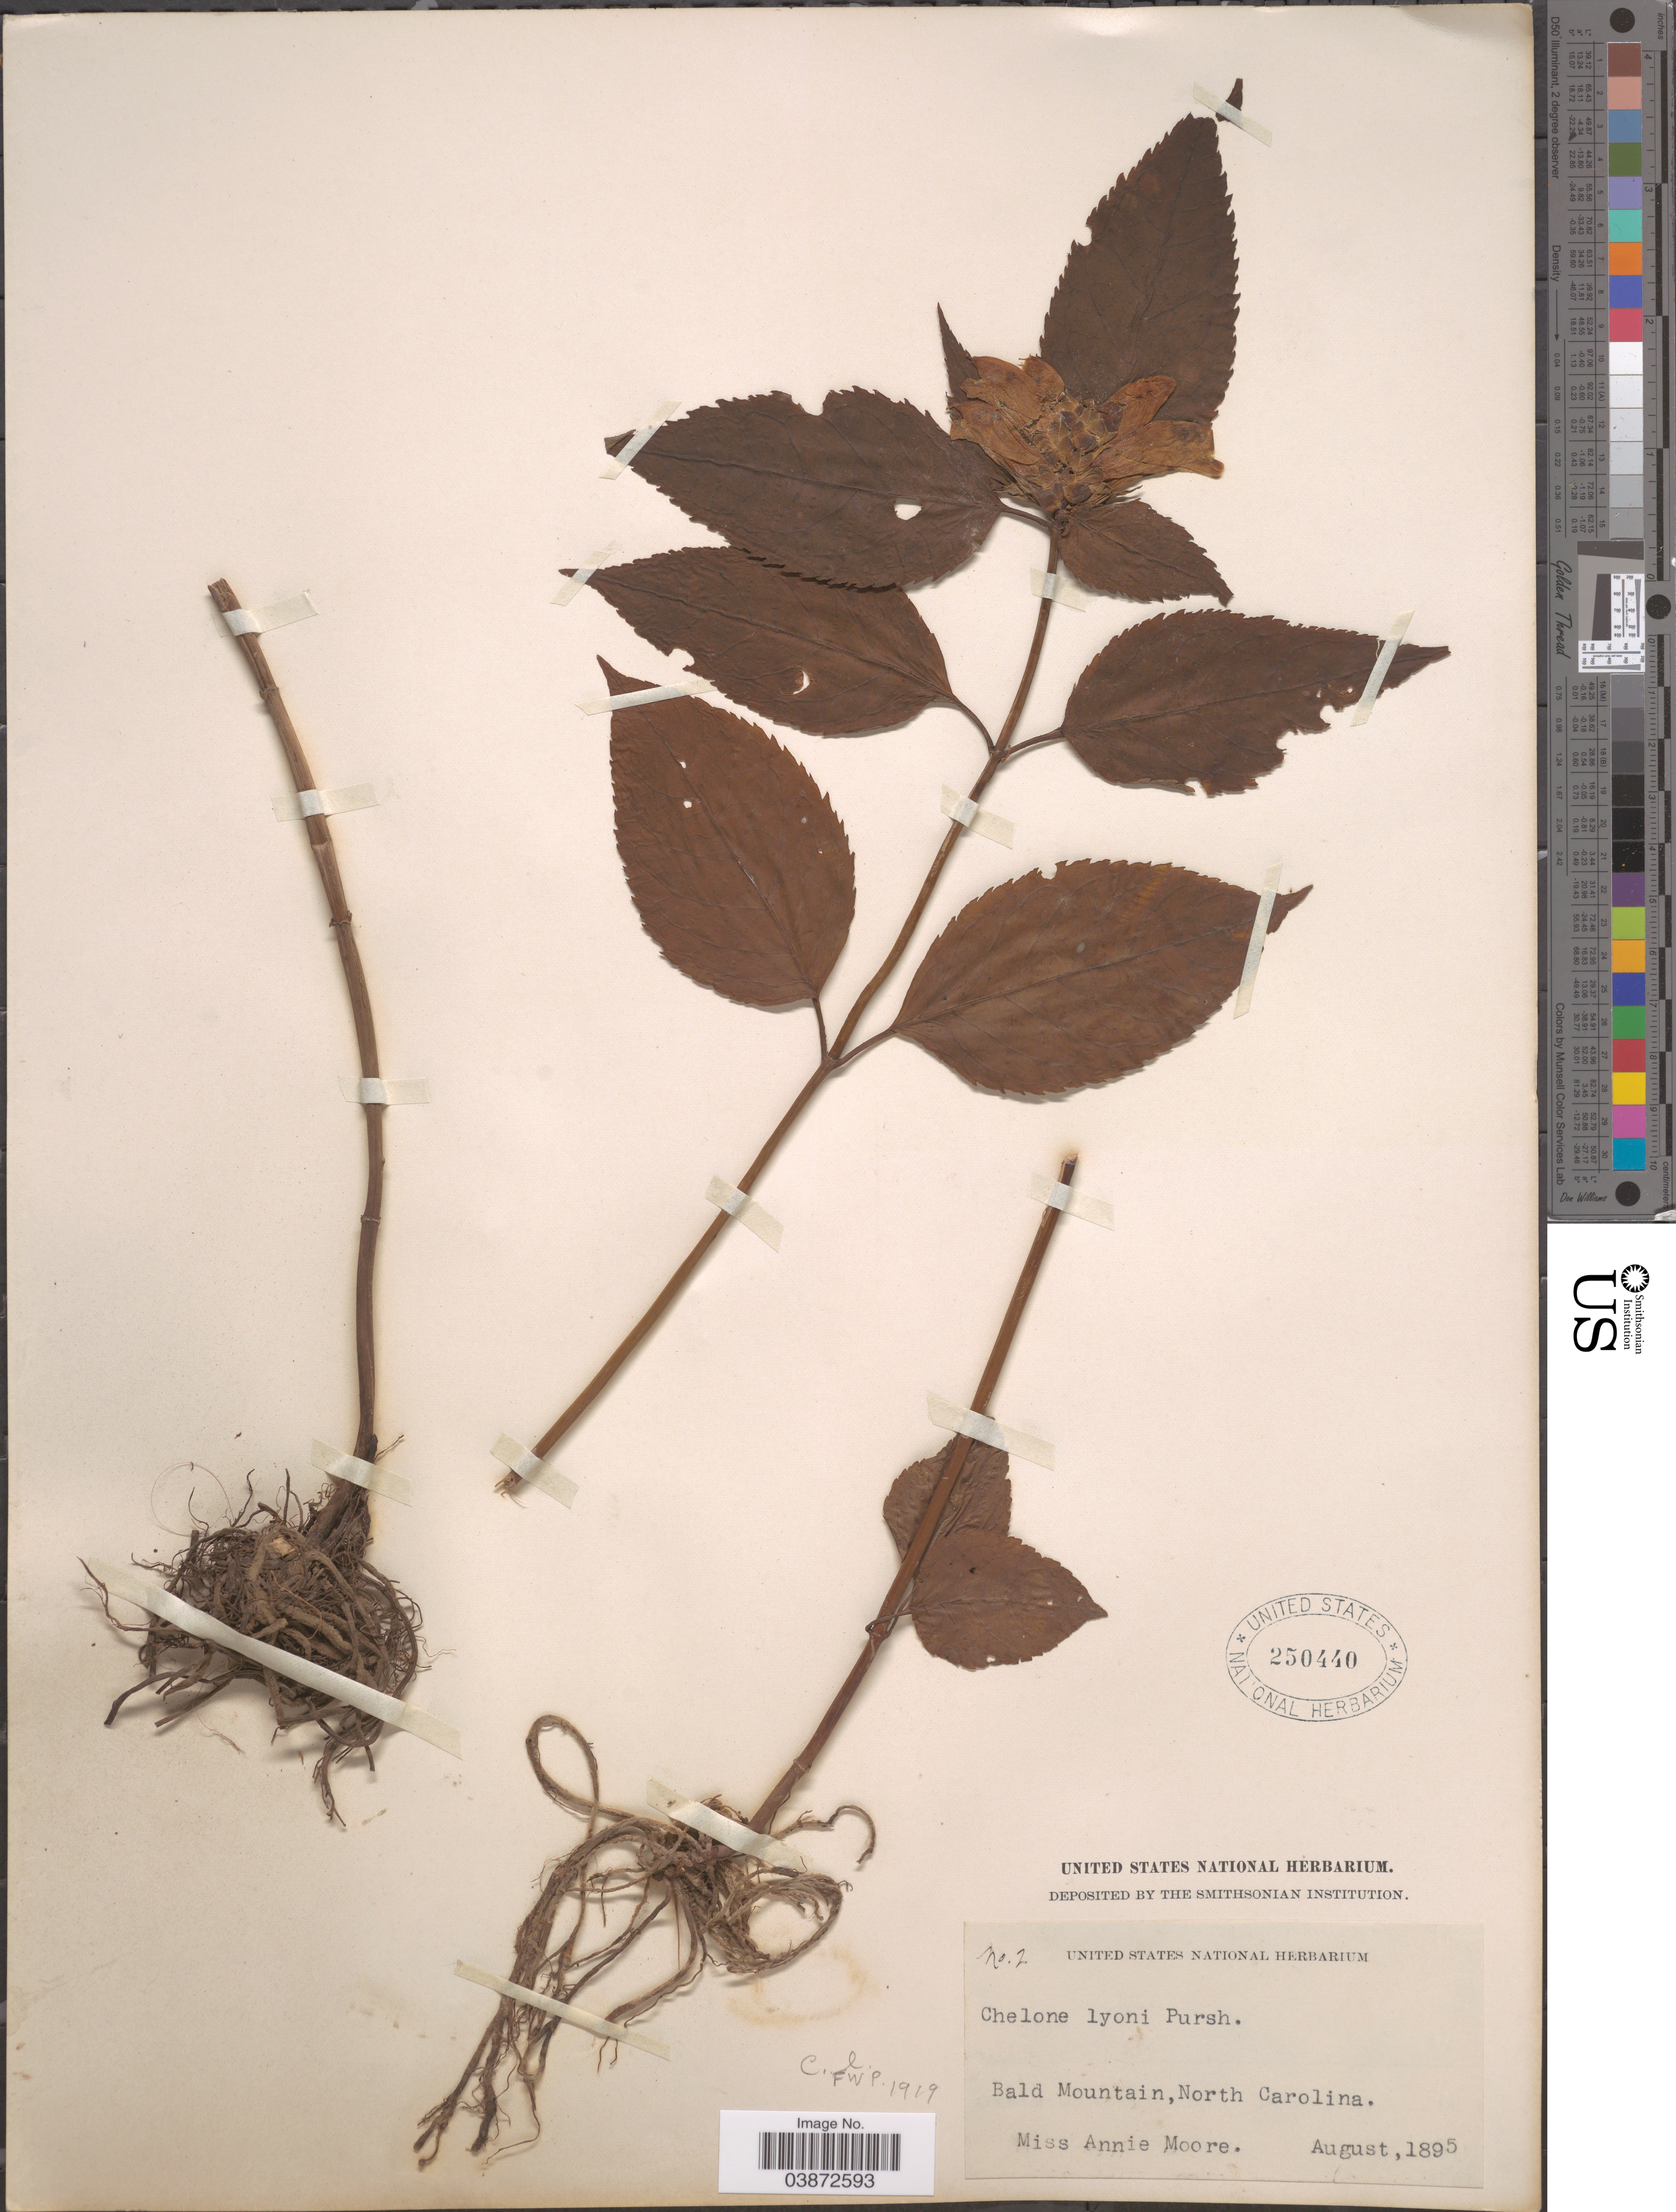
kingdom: Plantae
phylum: Tracheophyta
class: Magnoliopsida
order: Lamiales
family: Plantaginaceae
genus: Chelone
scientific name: Chelone lyonii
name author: Pursh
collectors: A. Moore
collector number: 2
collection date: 1895-08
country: United States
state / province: North Carolina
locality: Bald Mountain.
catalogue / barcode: US 250440